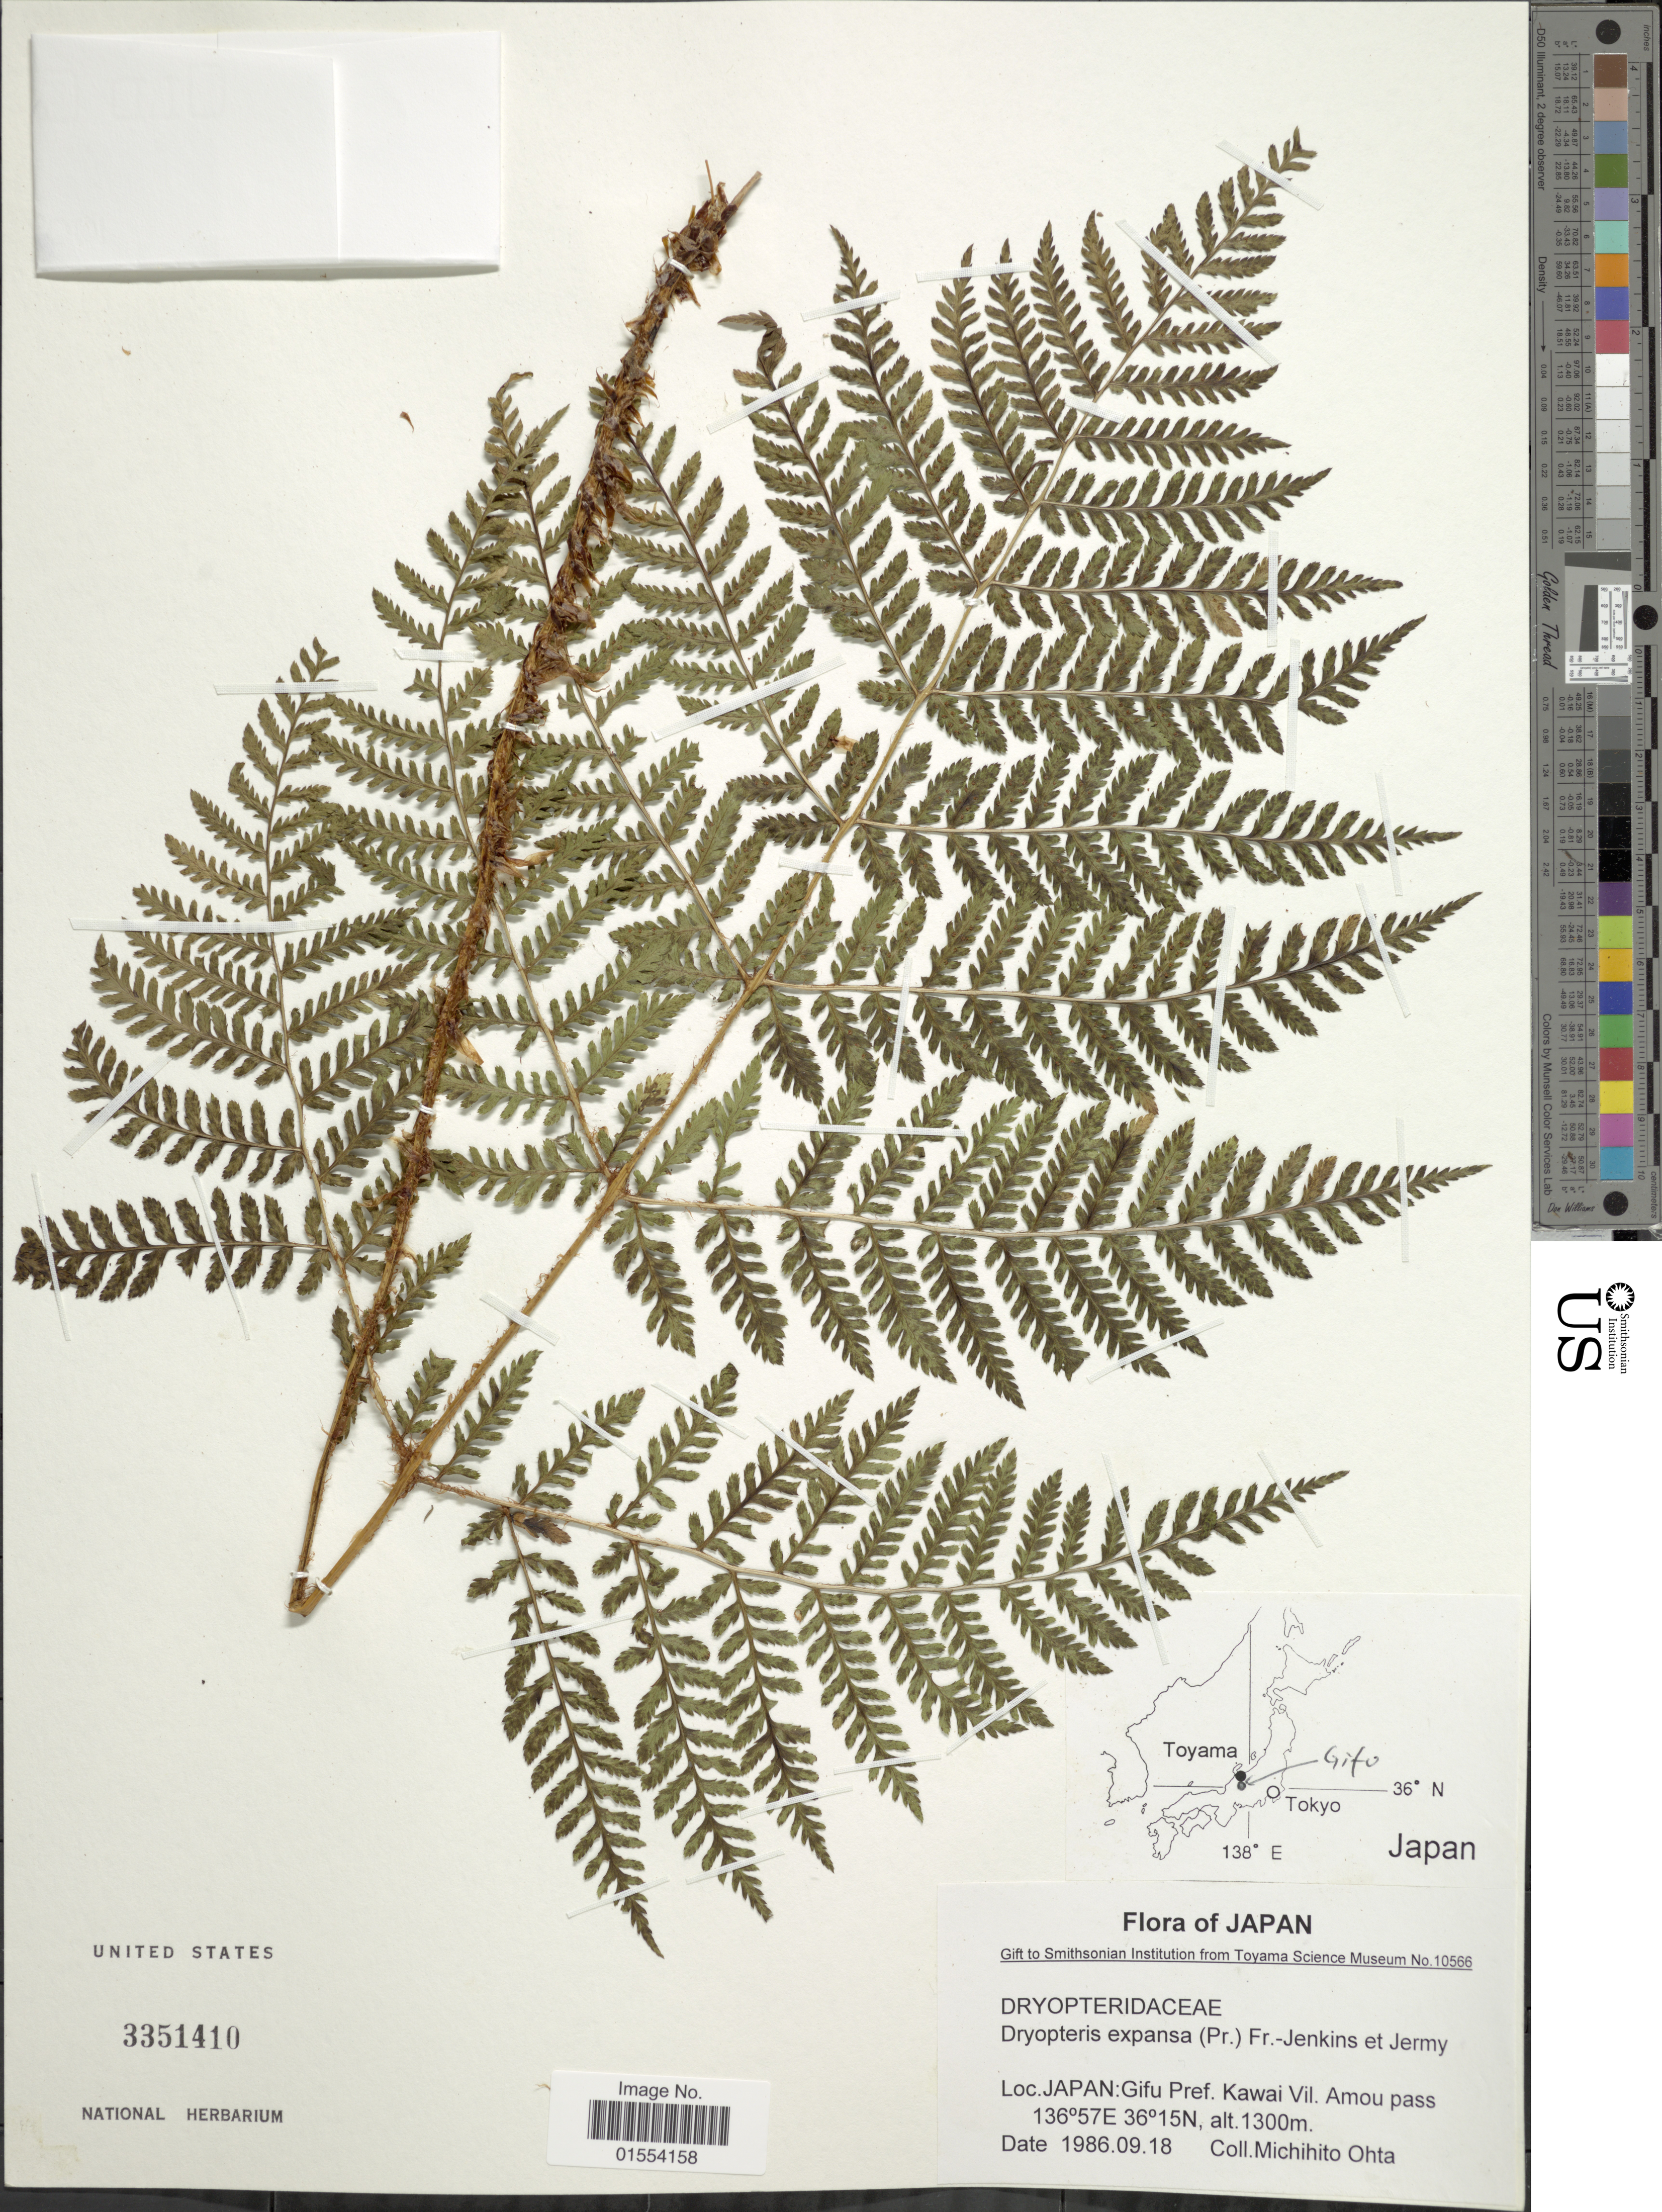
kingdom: Plantae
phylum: Tracheophyta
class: Polypodiopsida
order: Polypodiales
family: Dryopteridaceae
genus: Dryopteris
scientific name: Dryopteris expansa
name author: (C. Presl) Fraser-Jenk. & Jermy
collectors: M. Ohta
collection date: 1986-09-18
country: Japan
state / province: Gihu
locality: Japan: Gifu Pref. Kawai Vil. Amaou pass.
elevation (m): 1300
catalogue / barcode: US 3351410